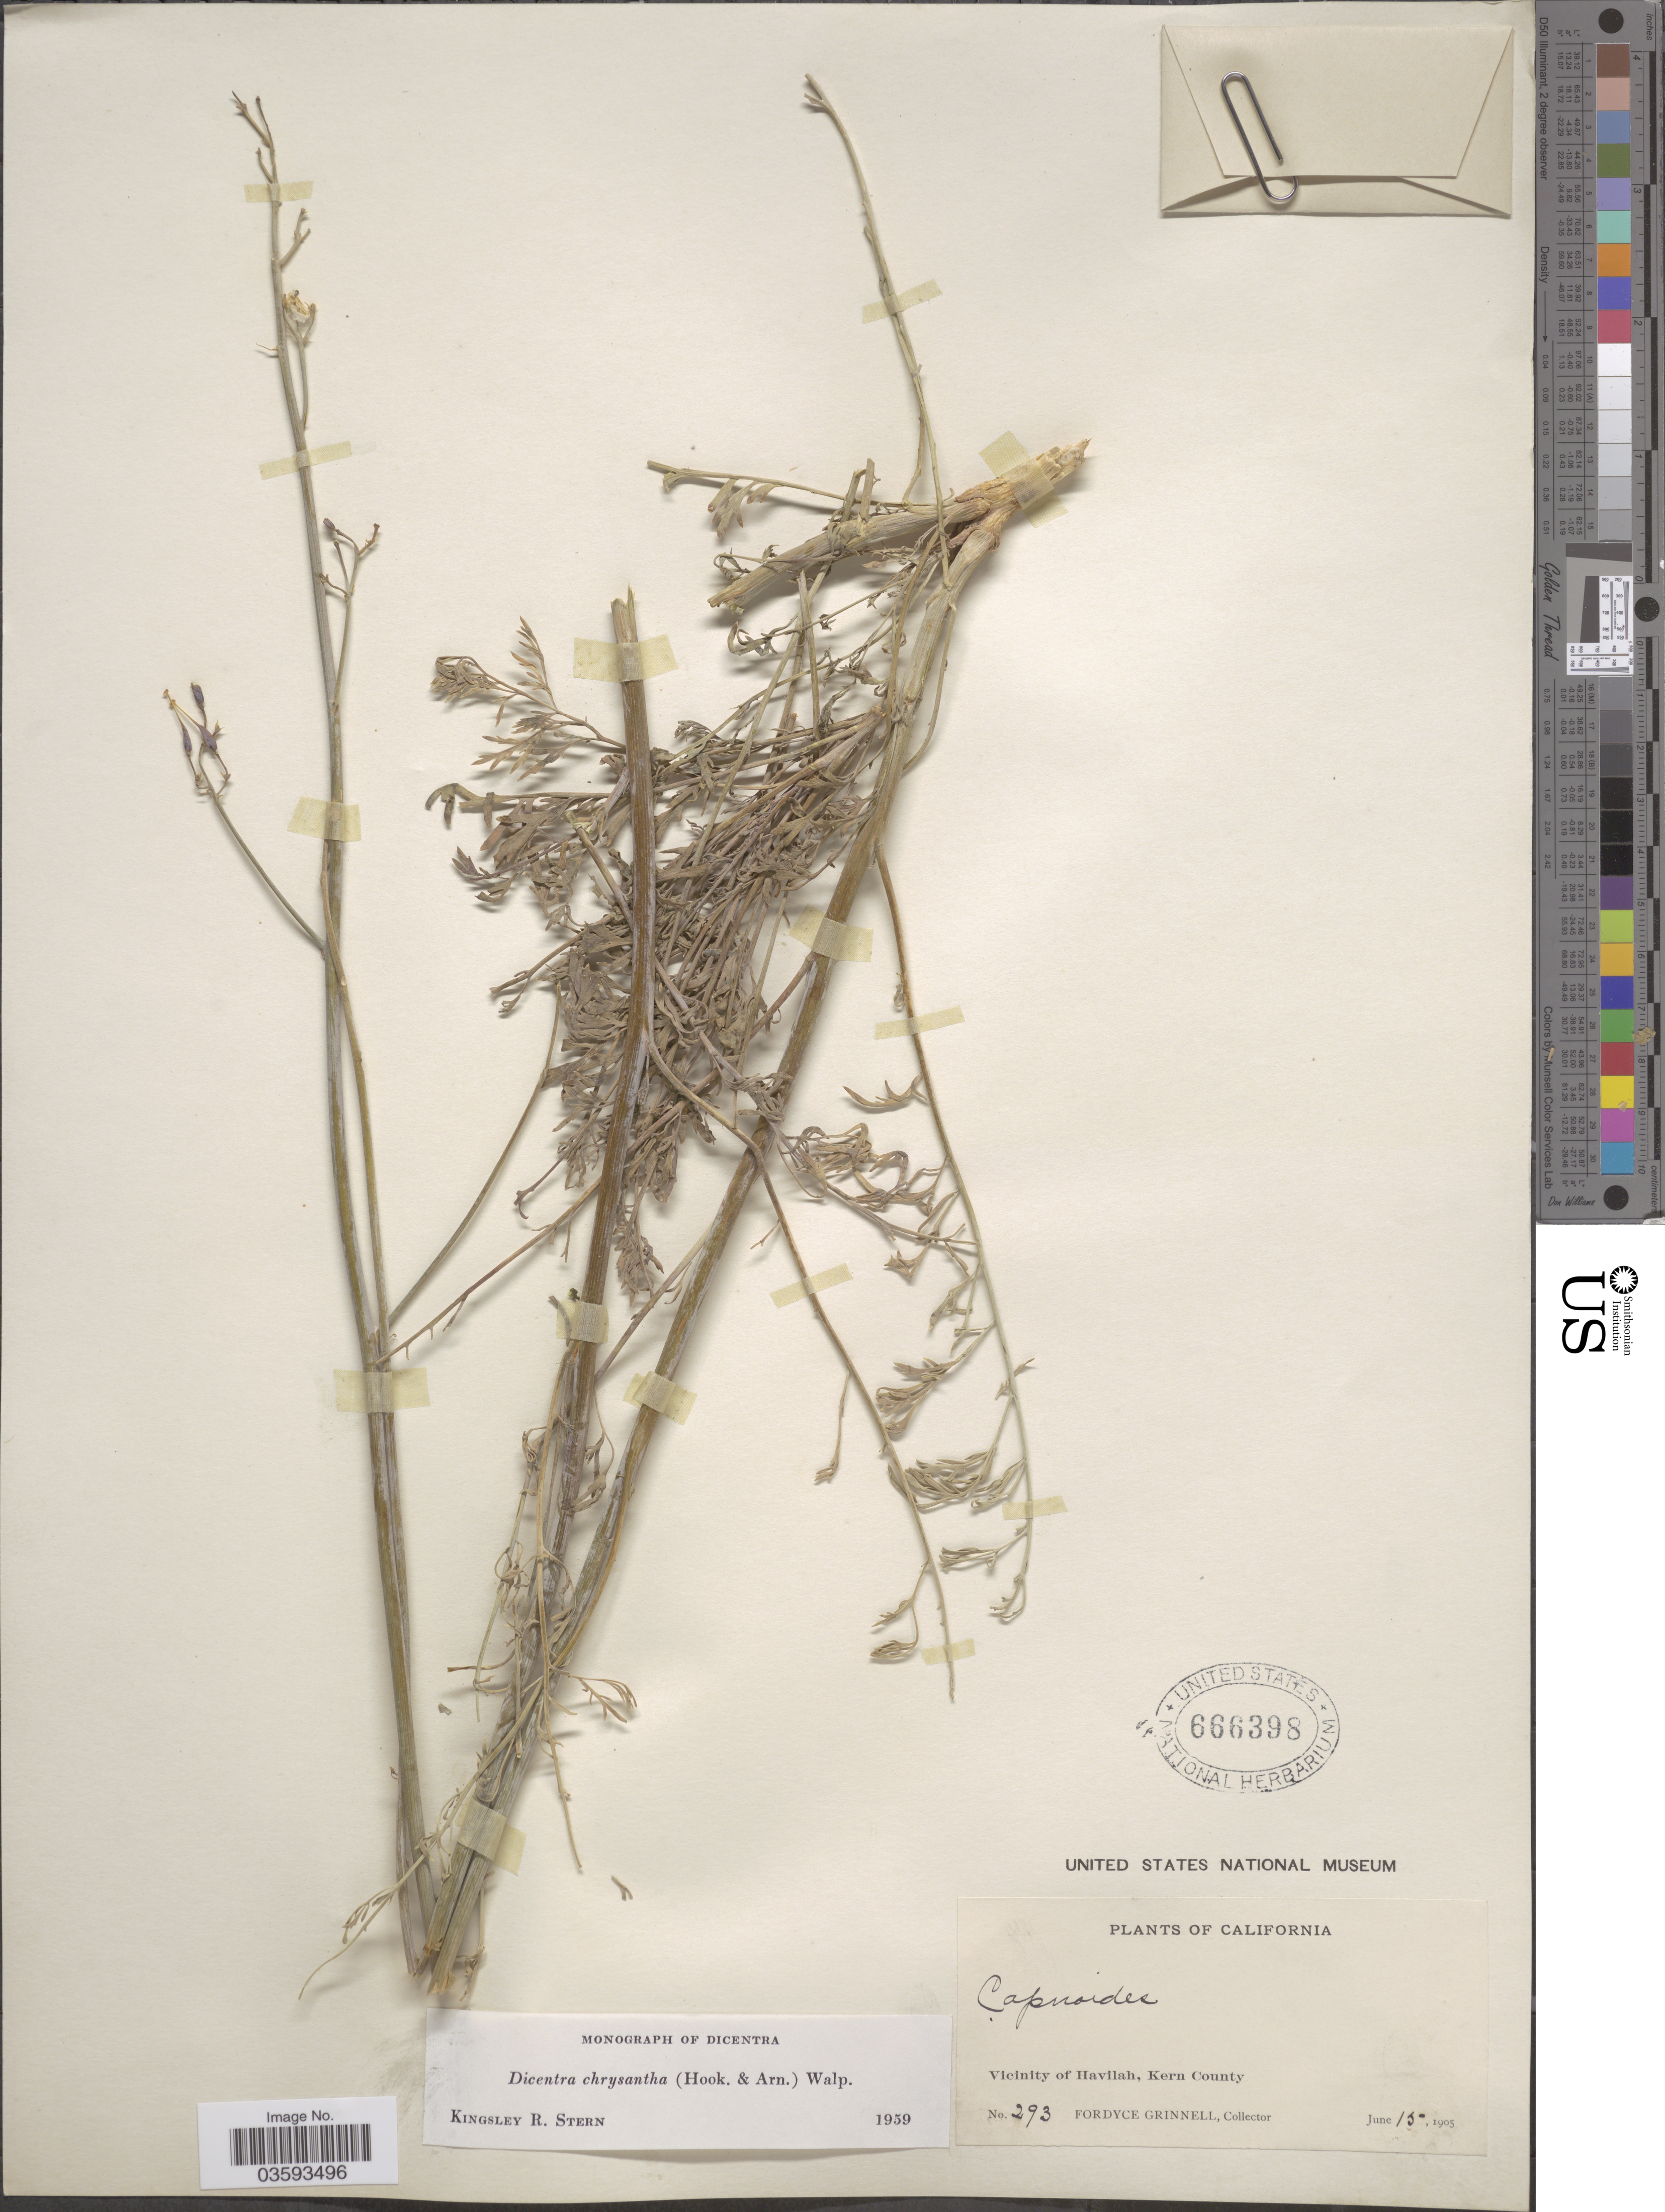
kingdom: Plantae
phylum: Tracheophyta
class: Magnoliopsida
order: Ranunculales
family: Papaveraceae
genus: Ehrendorferia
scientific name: Ehrendorferia chrysantha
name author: (Hook. & Arn.) Rylander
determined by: Strong, M. T., (US), Smithsonian Institution - National Museum of Natural History (UNITED STATES)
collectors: F. Grinnell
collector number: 293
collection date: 1905-06-15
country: United States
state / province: California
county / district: Kern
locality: Vicinity of Havilah, Kern County.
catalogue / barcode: US 666398